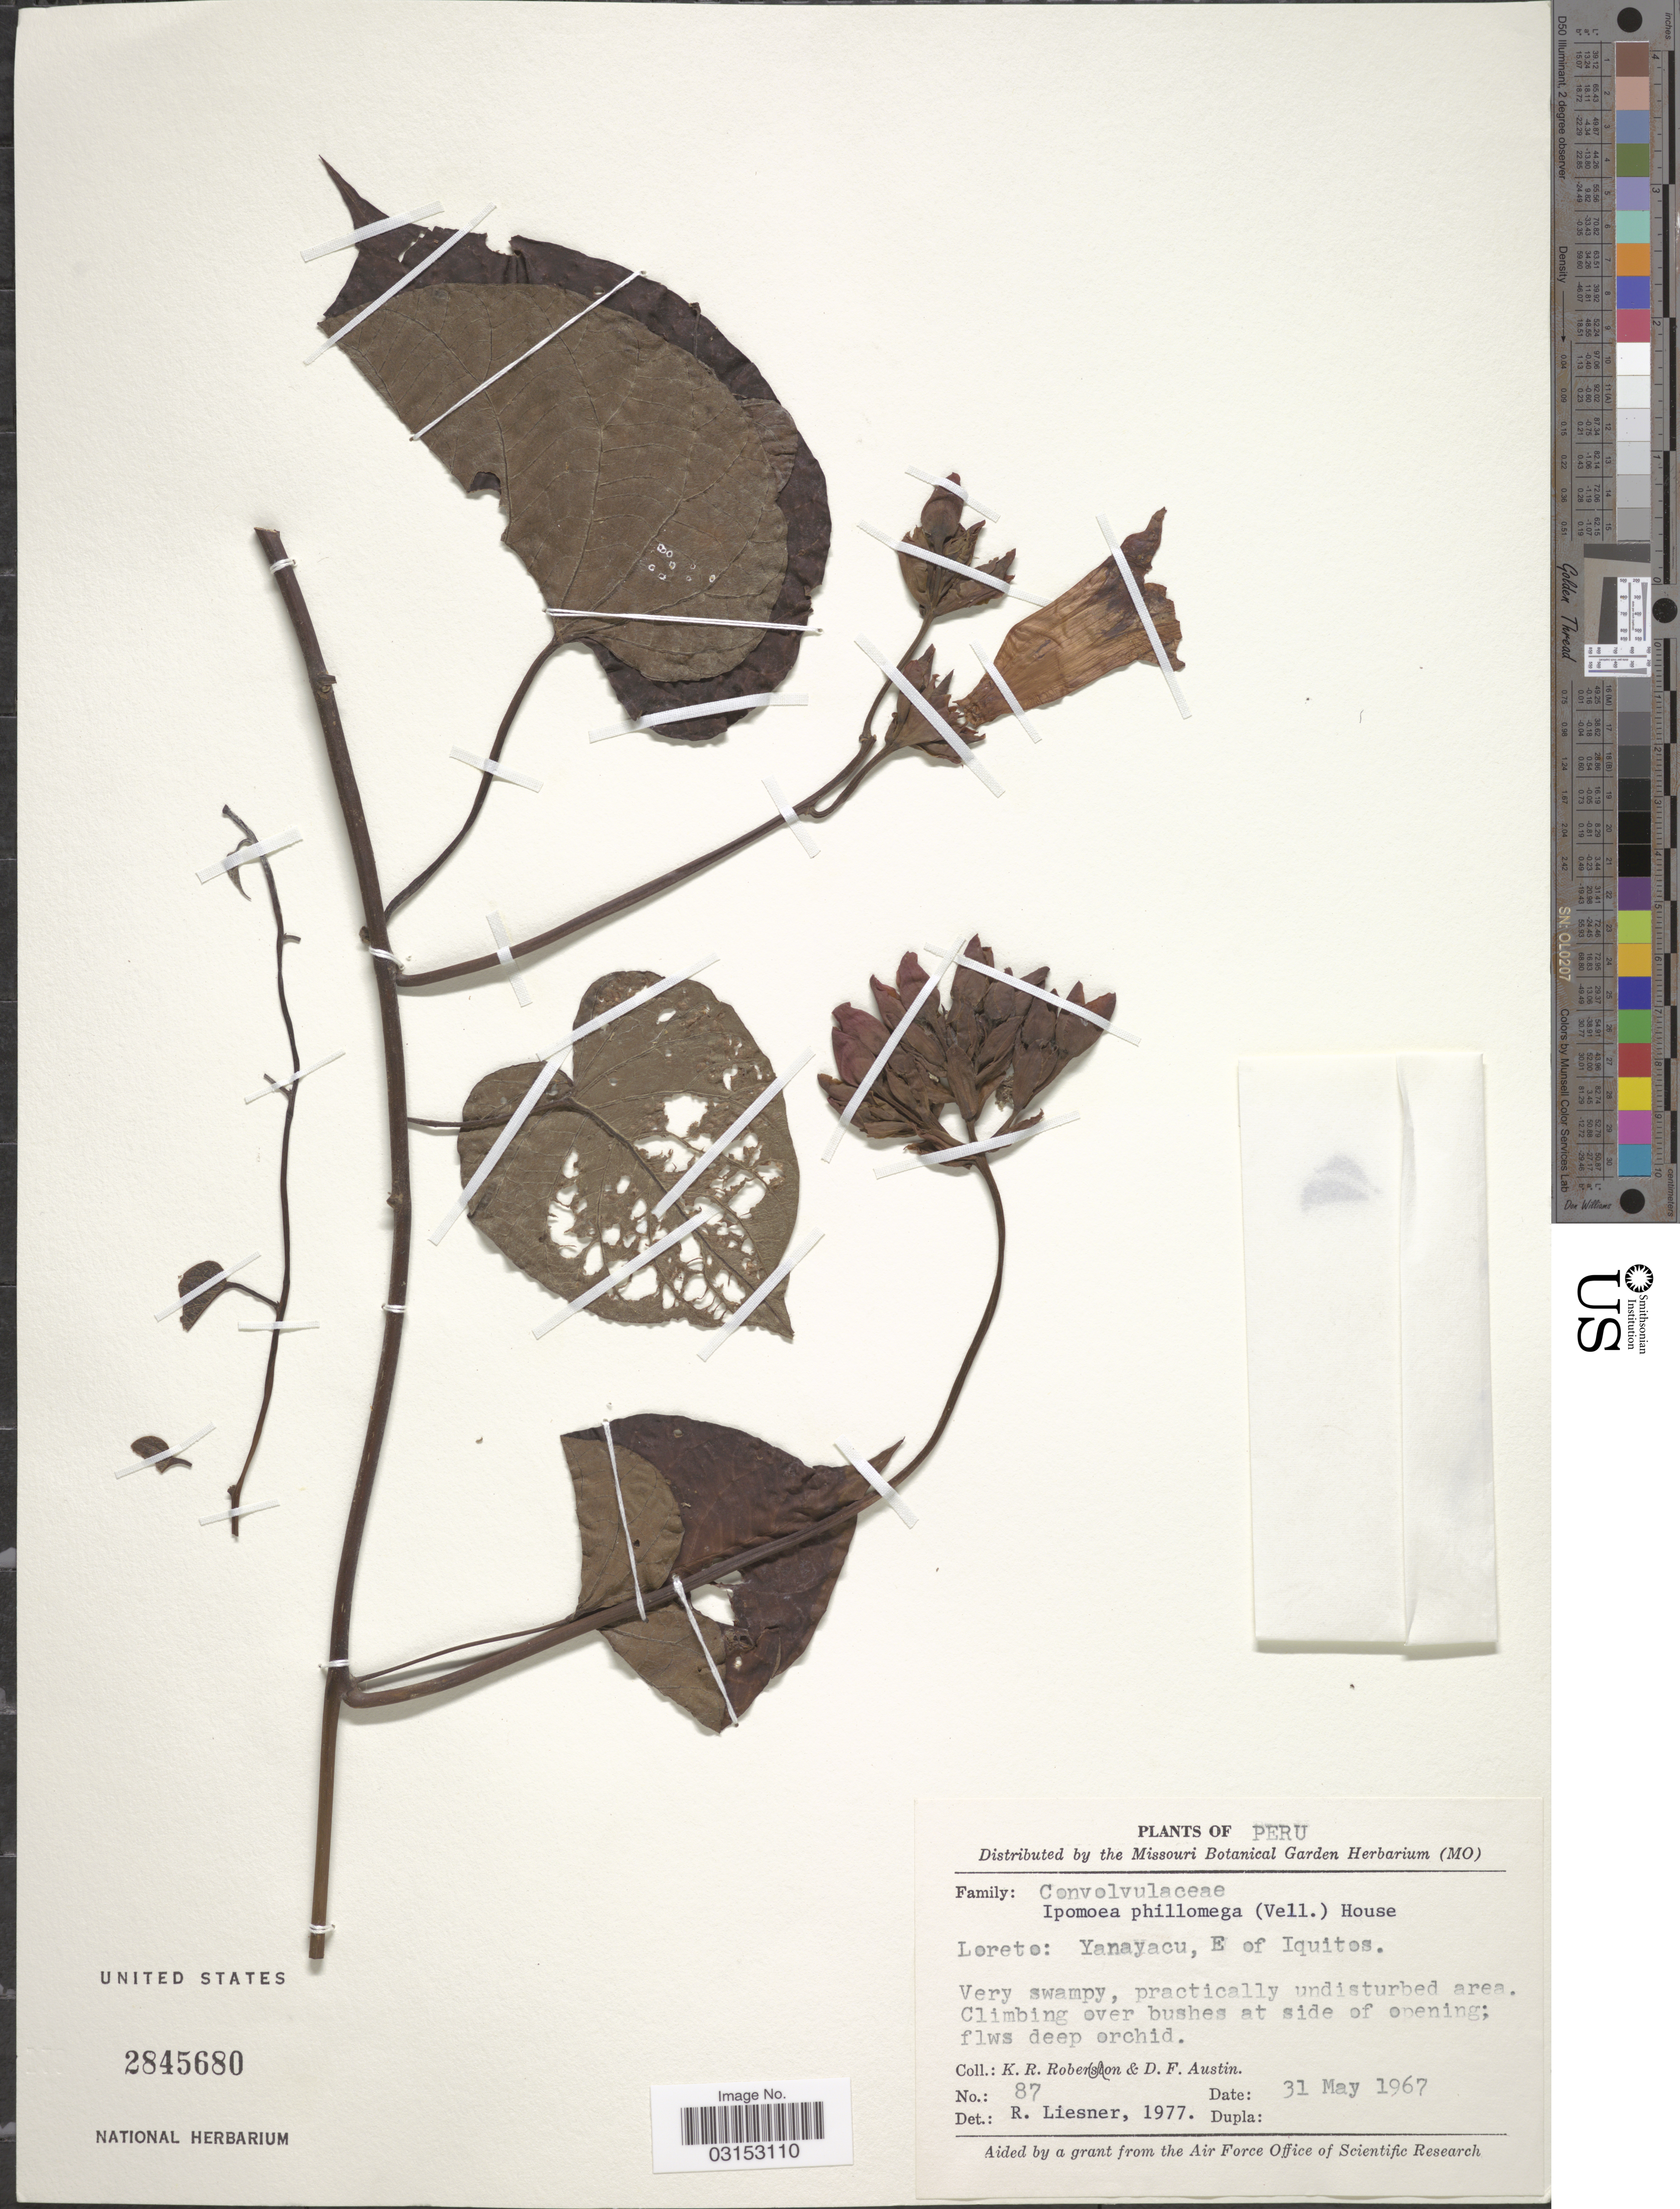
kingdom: Plantae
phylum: Tracheophyta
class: Magnoliopsida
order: Solanales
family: Convolvulaceae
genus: Ipomoea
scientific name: Ipomoea philomega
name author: (Vell.) House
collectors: K. Robertson & D. Austin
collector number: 87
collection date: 1967-05-31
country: Peru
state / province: Loreto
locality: Yanayacu, E of Iquitos.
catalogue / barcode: US 2845680